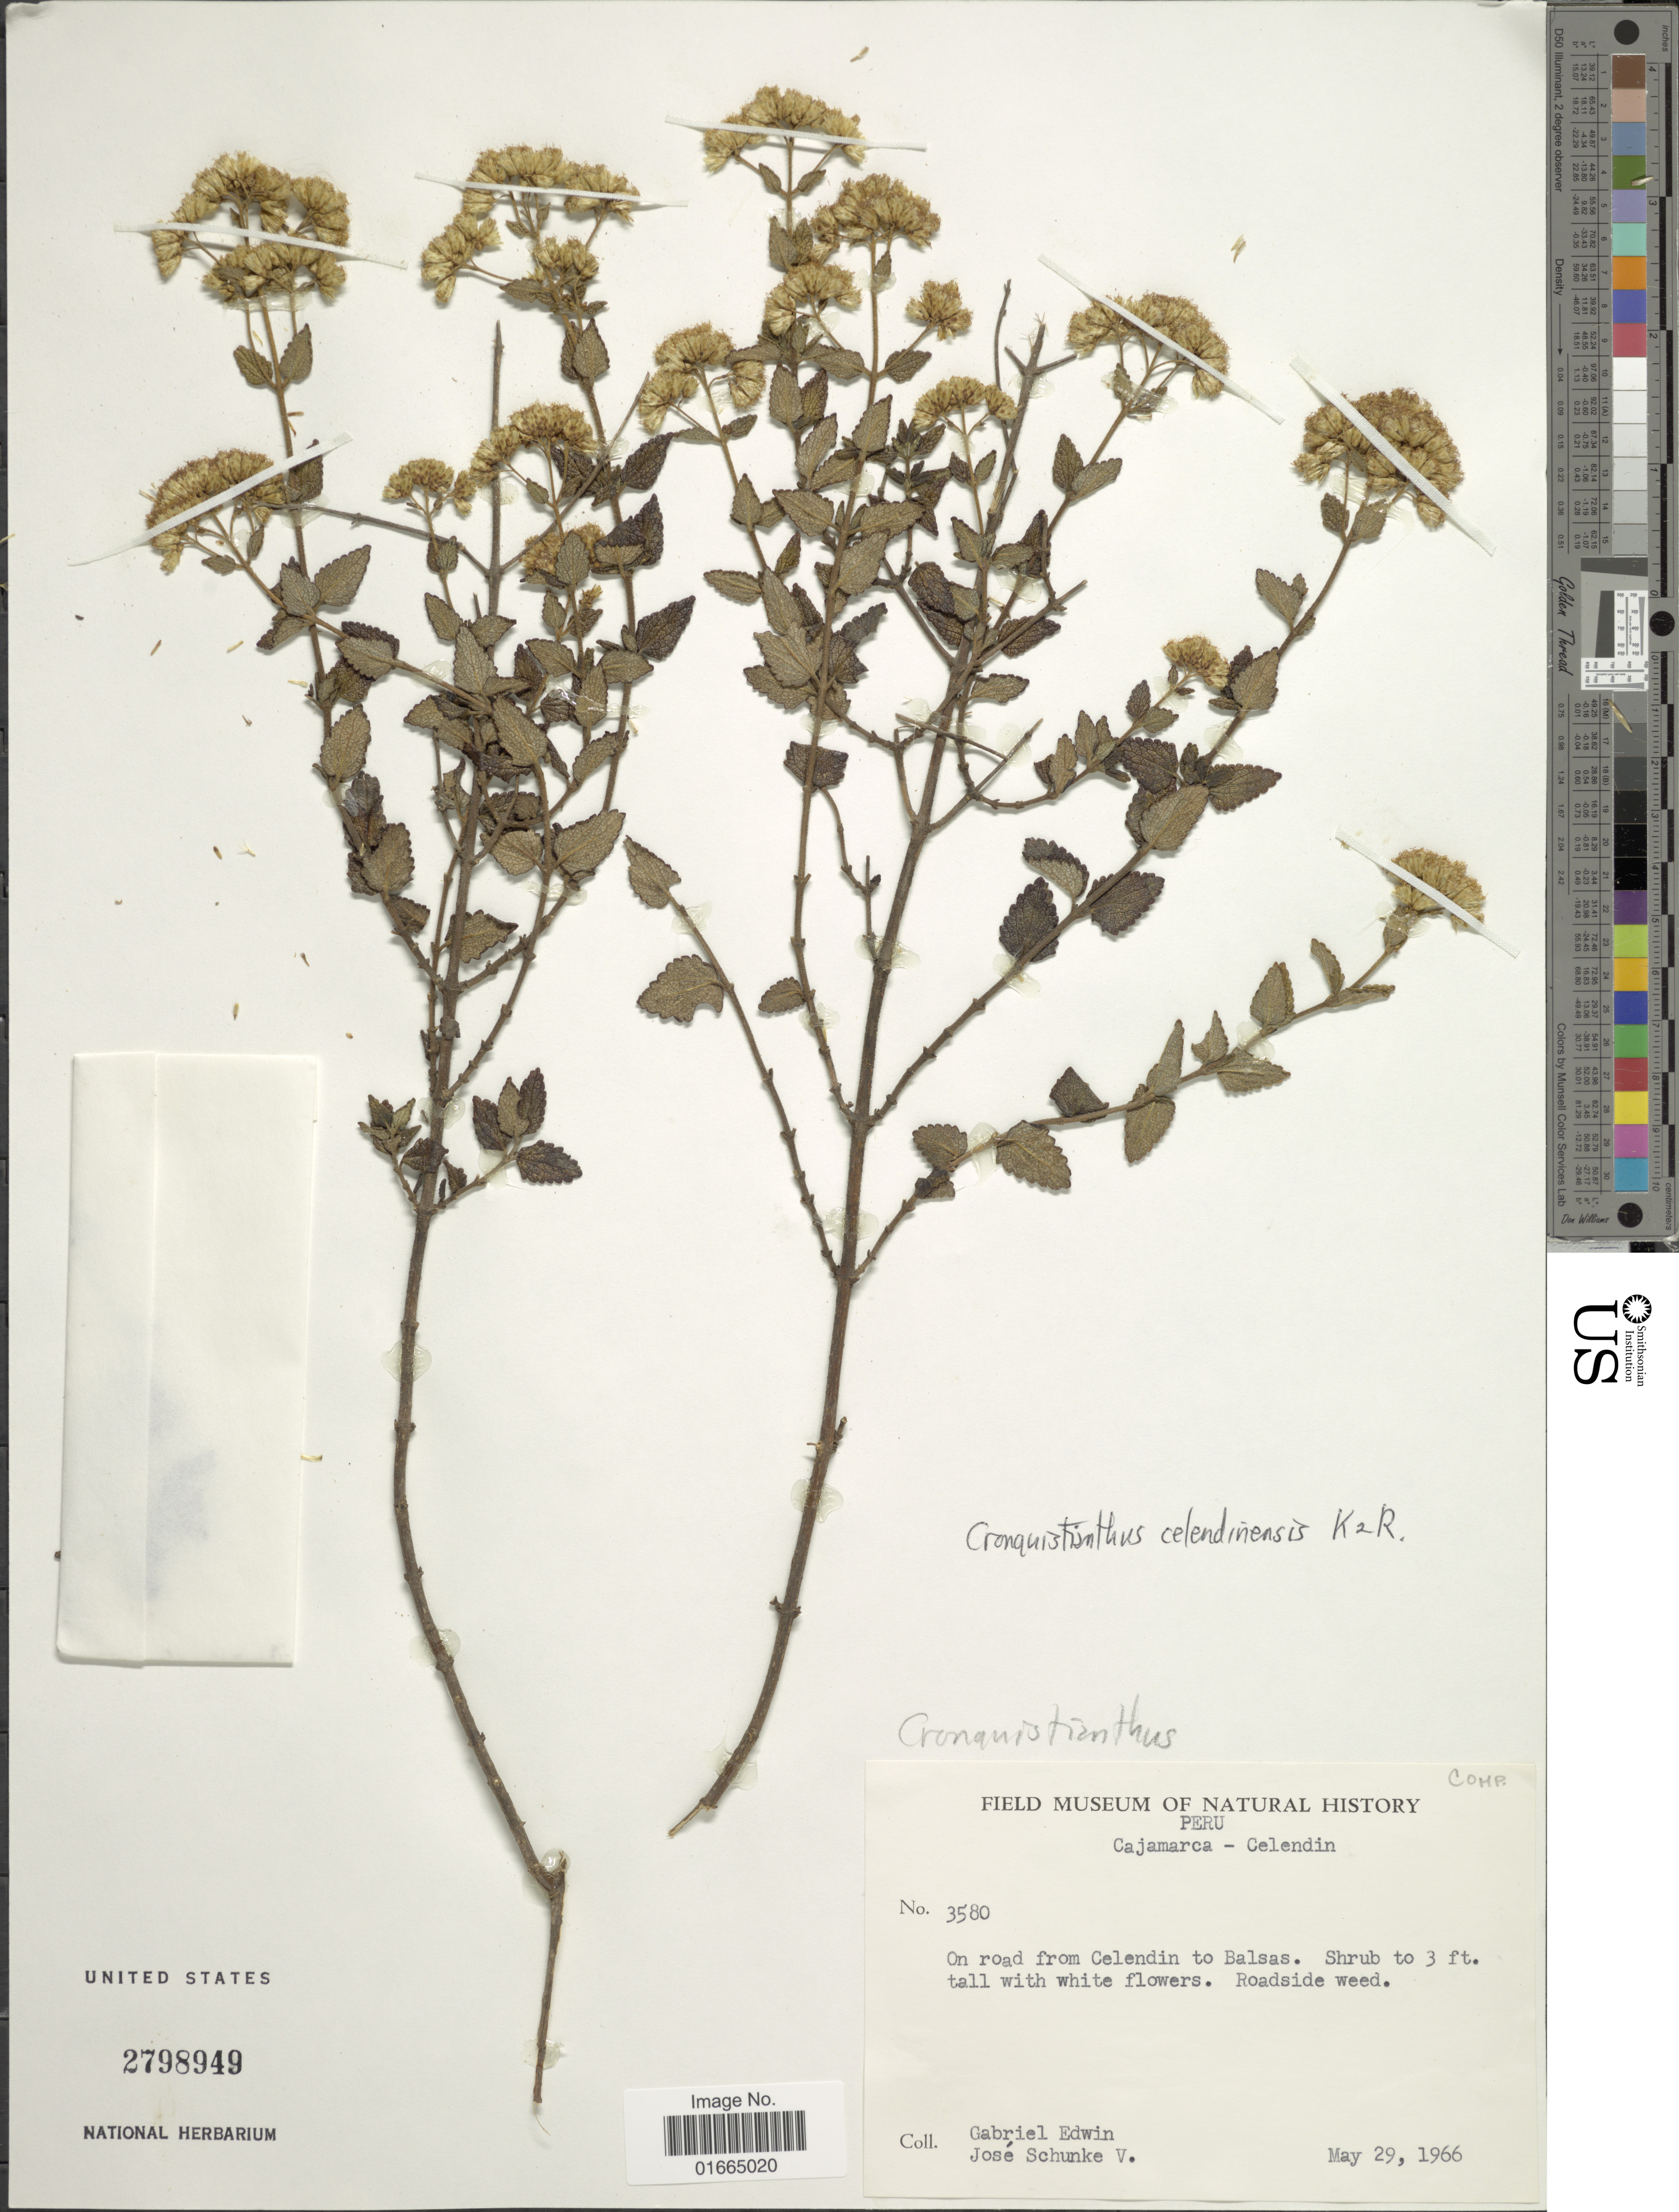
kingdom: Plantae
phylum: Tracheophyta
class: Magnoliopsida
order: Asterales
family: Asteraceae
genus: Cronquistianthus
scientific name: Cronquistianthus celendinensis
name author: R.M. King & H. Rob.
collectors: G. Edwin & J. Schunke Vigo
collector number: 3580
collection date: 1966-05-29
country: Peru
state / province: Cajamarca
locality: Cajamarca-Celendin. On road from Celendin to Balsas.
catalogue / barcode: US 2798949